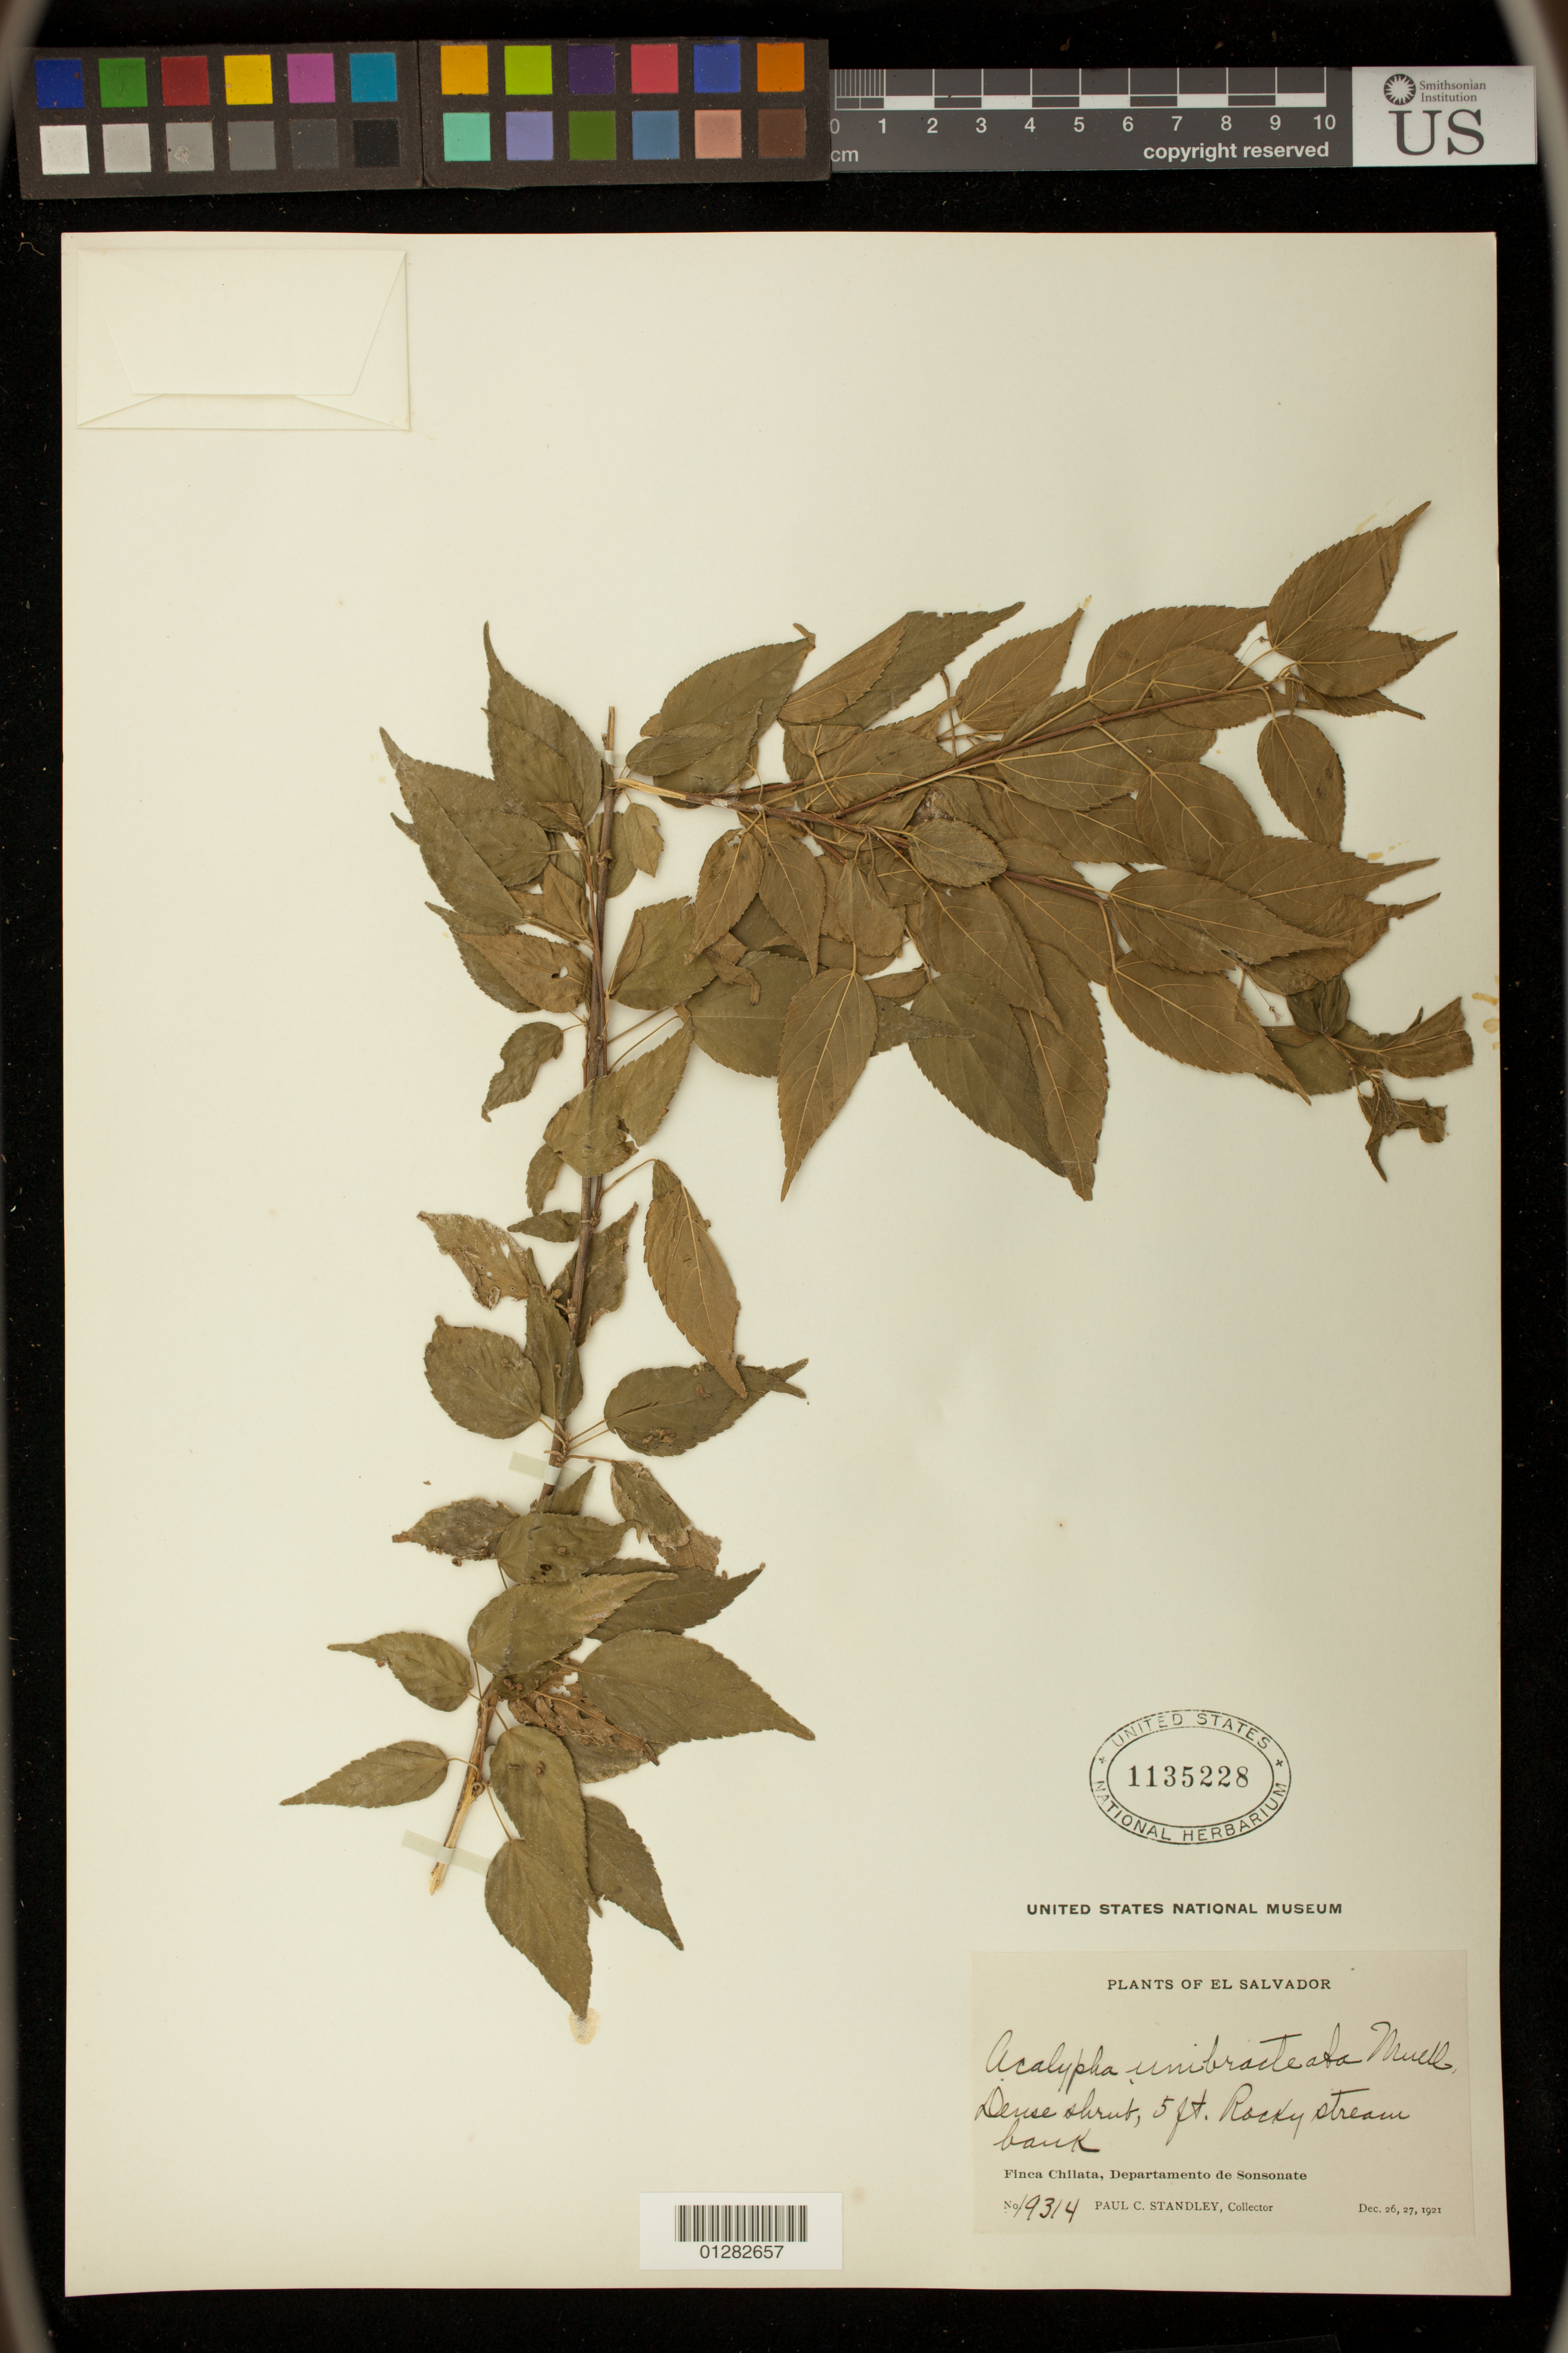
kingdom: Plantae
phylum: Tracheophyta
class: Magnoliopsida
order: Malpighiales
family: Euphorbiaceae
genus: Acalypha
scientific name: Acalypha unibracteata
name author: Müll. Arg.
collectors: P. C. Standley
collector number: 19314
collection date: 1921-12-26/1921-12-27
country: El Salvador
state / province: Sonsonate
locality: stream bank, Finca Chilata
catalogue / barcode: US 1135228